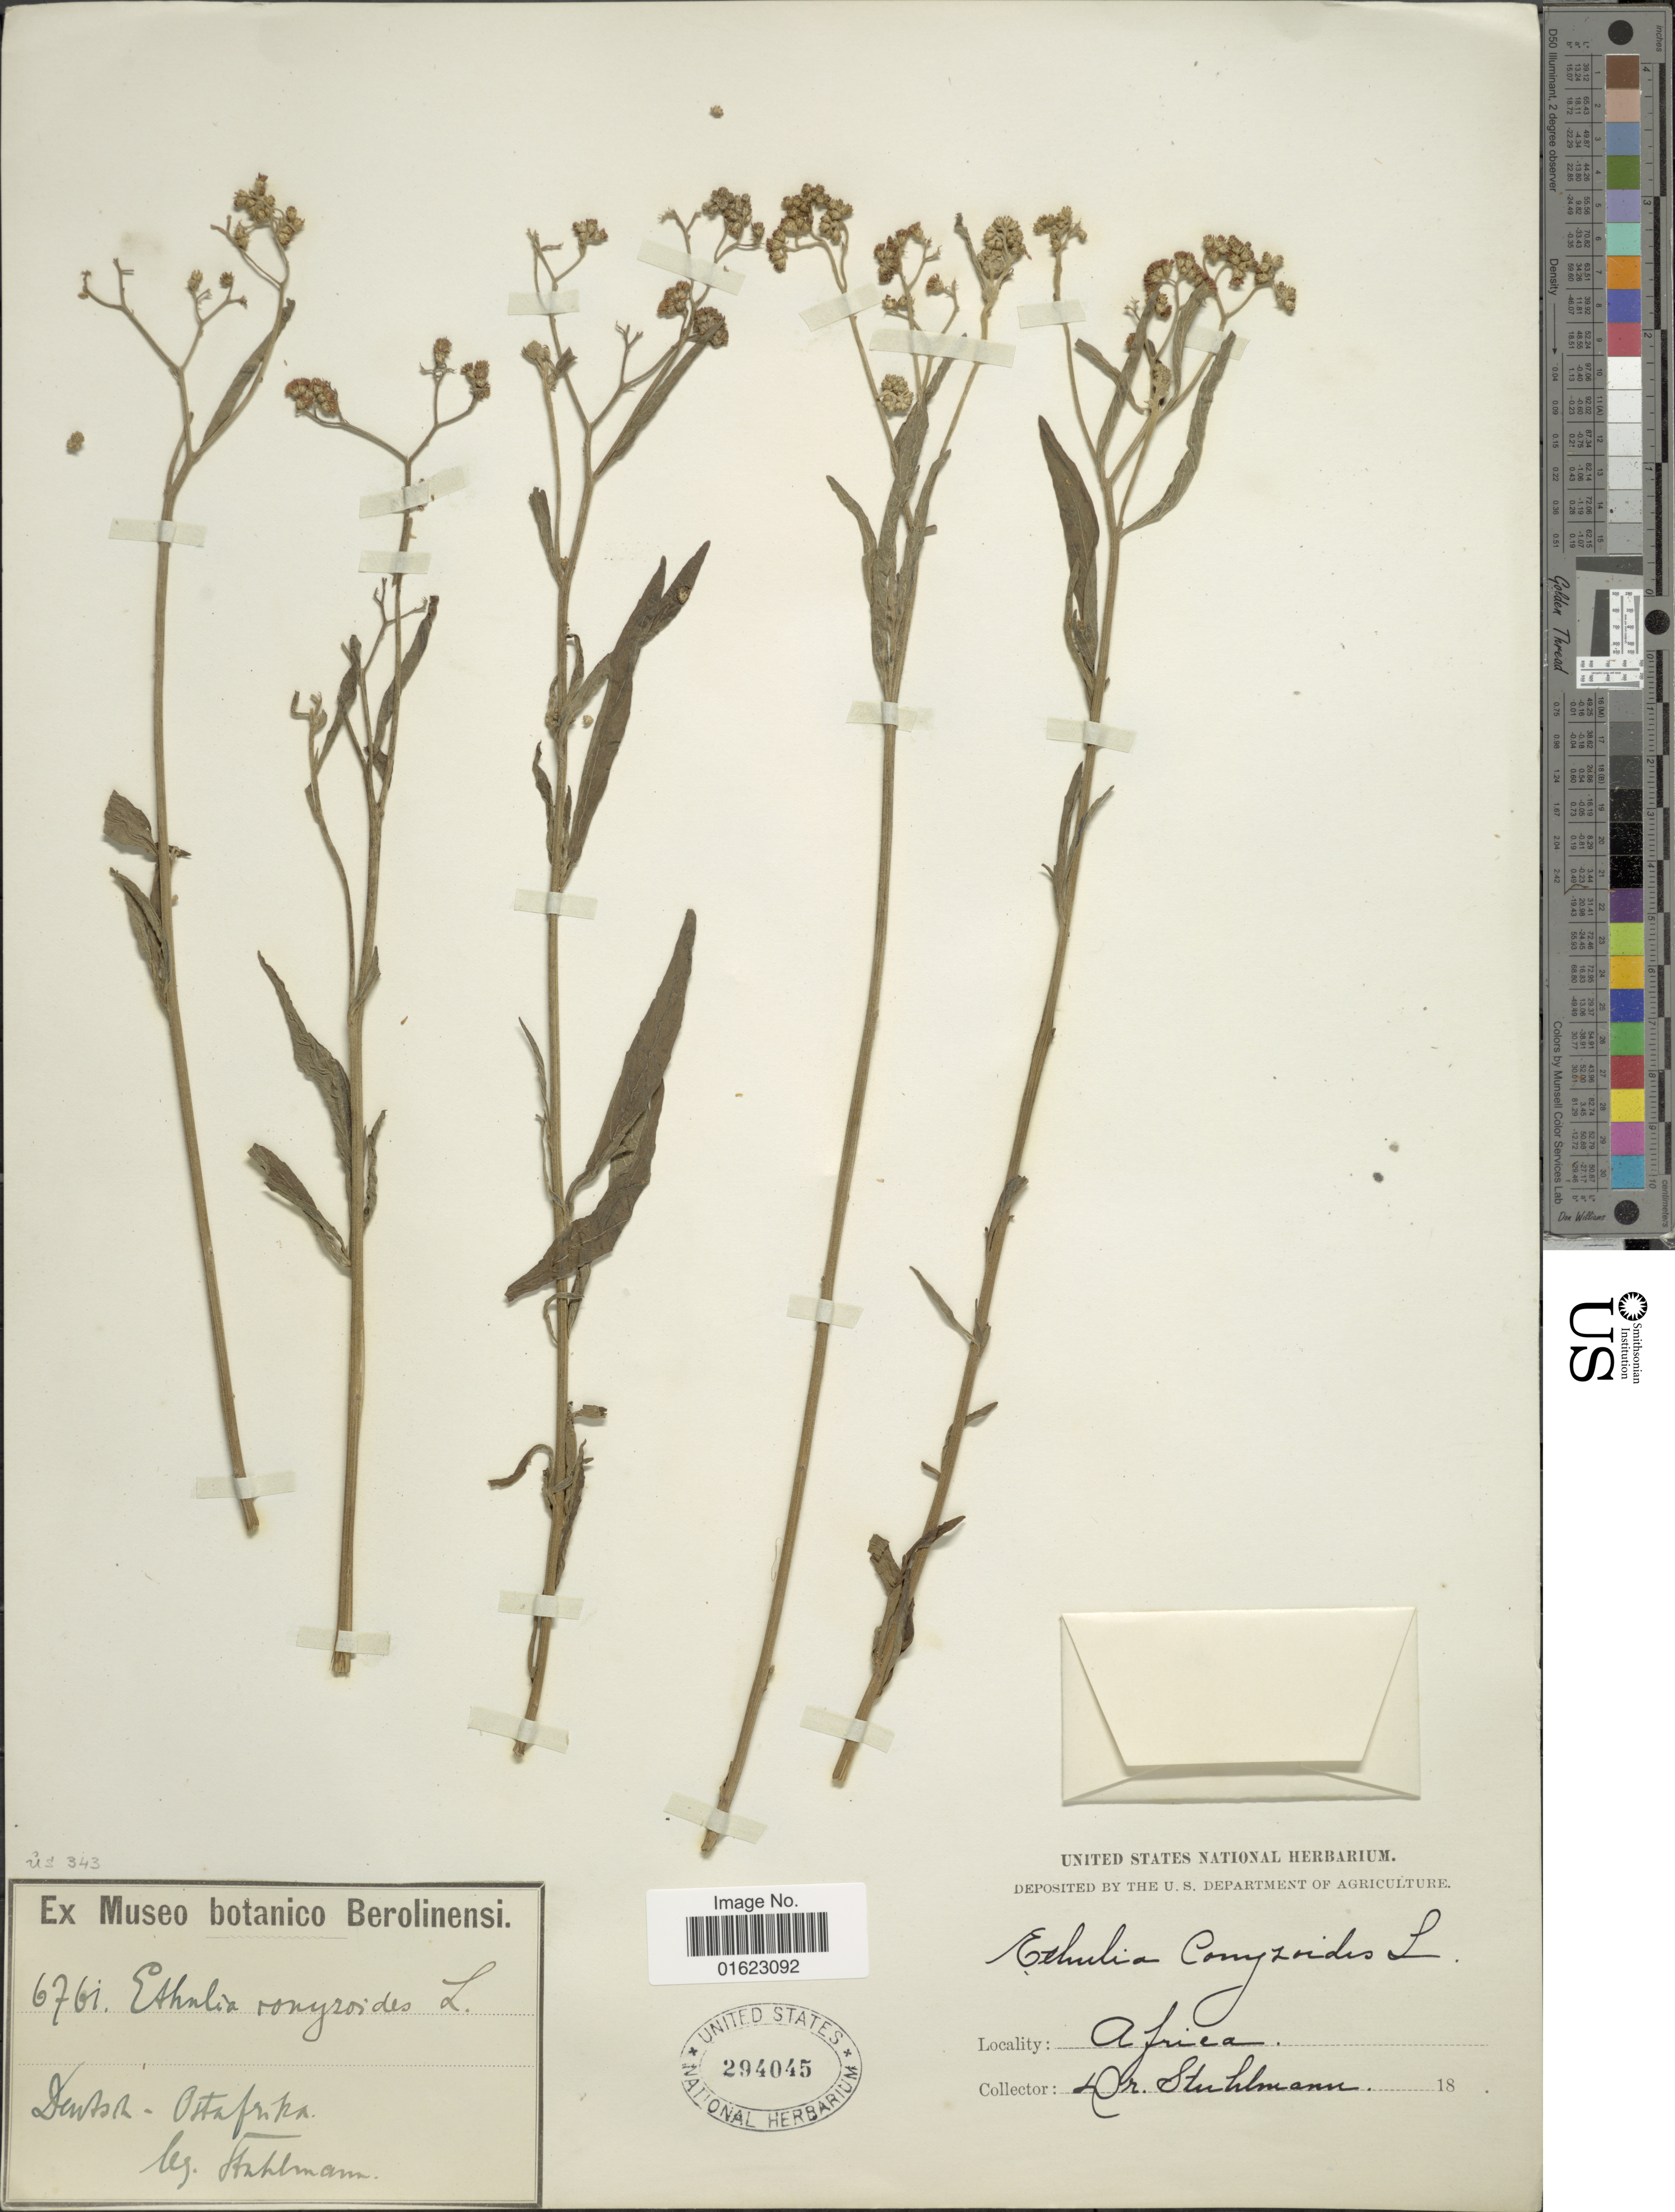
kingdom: Plantae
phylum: Tracheophyta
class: Magnoliopsida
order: Asterales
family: Asteraceae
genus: Ethulia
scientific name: Ethulia conyzoides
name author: L. f.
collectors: -. Stuhlmann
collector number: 6761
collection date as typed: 18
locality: Deutsch - Ostafrika.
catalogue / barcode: US 294045